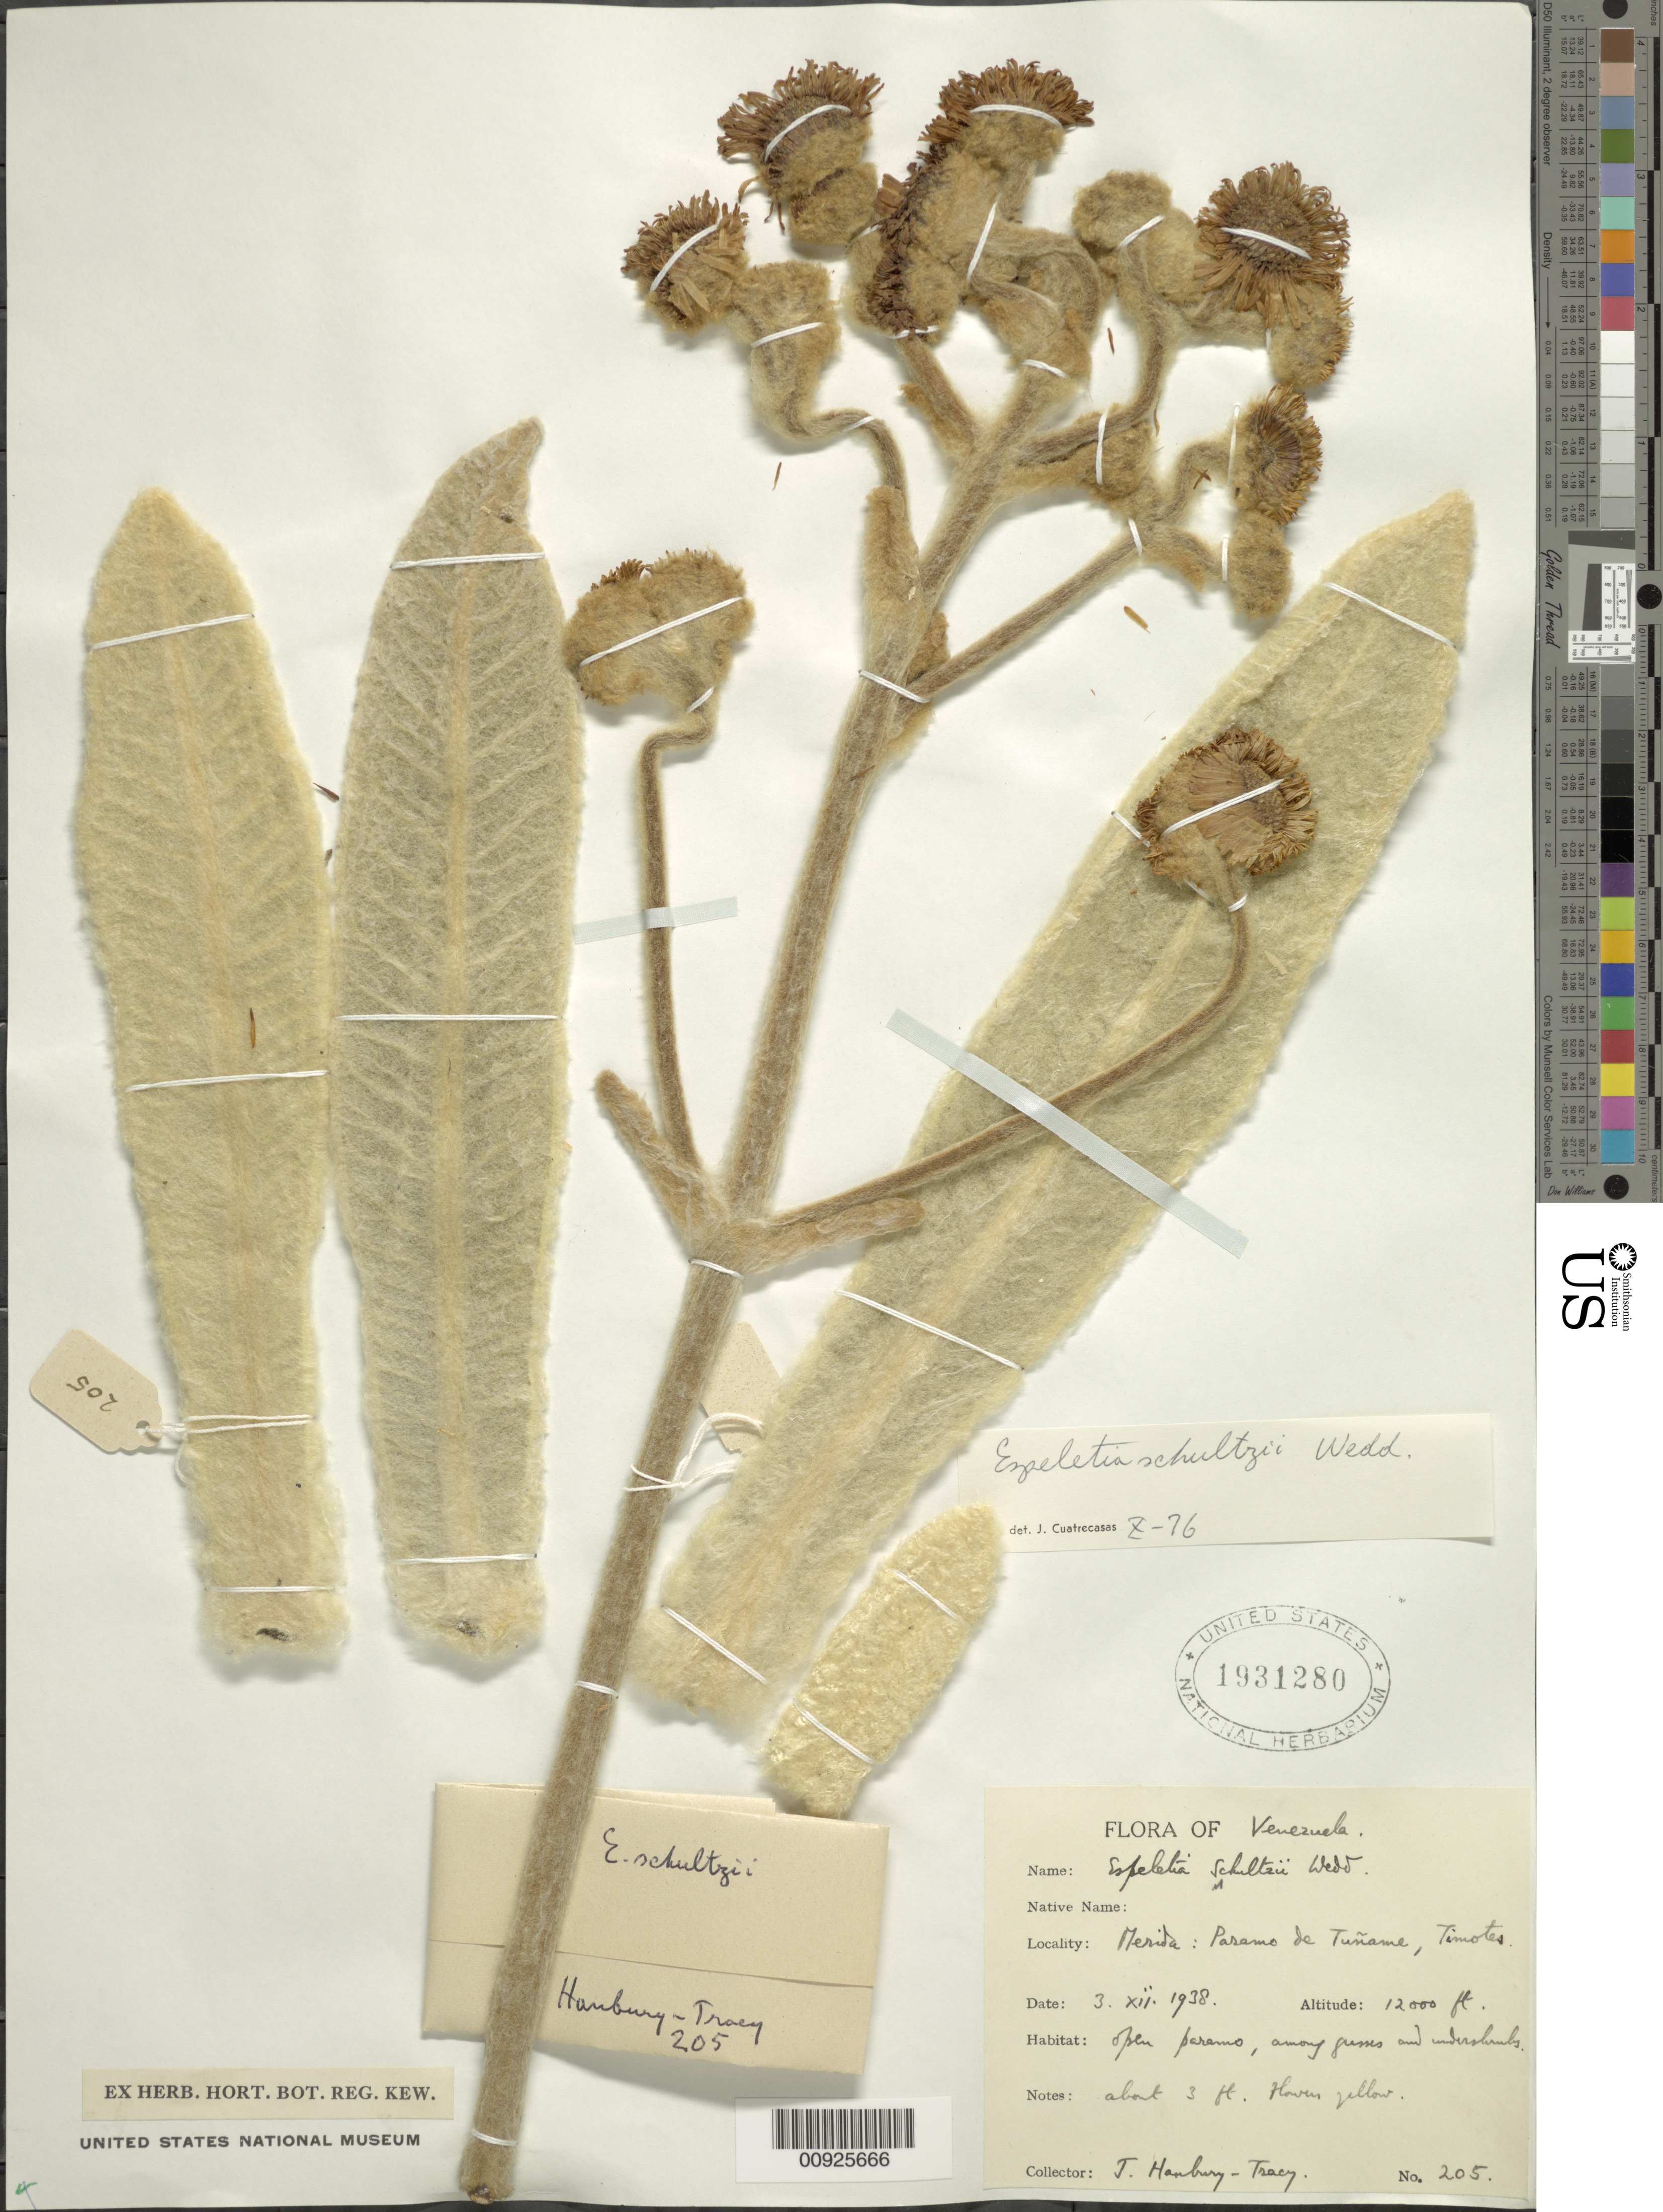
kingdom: Plantae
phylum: Tracheophyta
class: Magnoliopsida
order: Asterales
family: Asteraceae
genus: Espeletia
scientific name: Espeletia schultzii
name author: Wedd.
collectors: J. Hanbury-Tracy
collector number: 205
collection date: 1938-12-03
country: Venezuela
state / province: Mérida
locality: Páramo de Tuñame. Páramo de Tuñame, Timotes.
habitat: Open páramo, among grasses and undershrubs.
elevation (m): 4000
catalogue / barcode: US 1931280